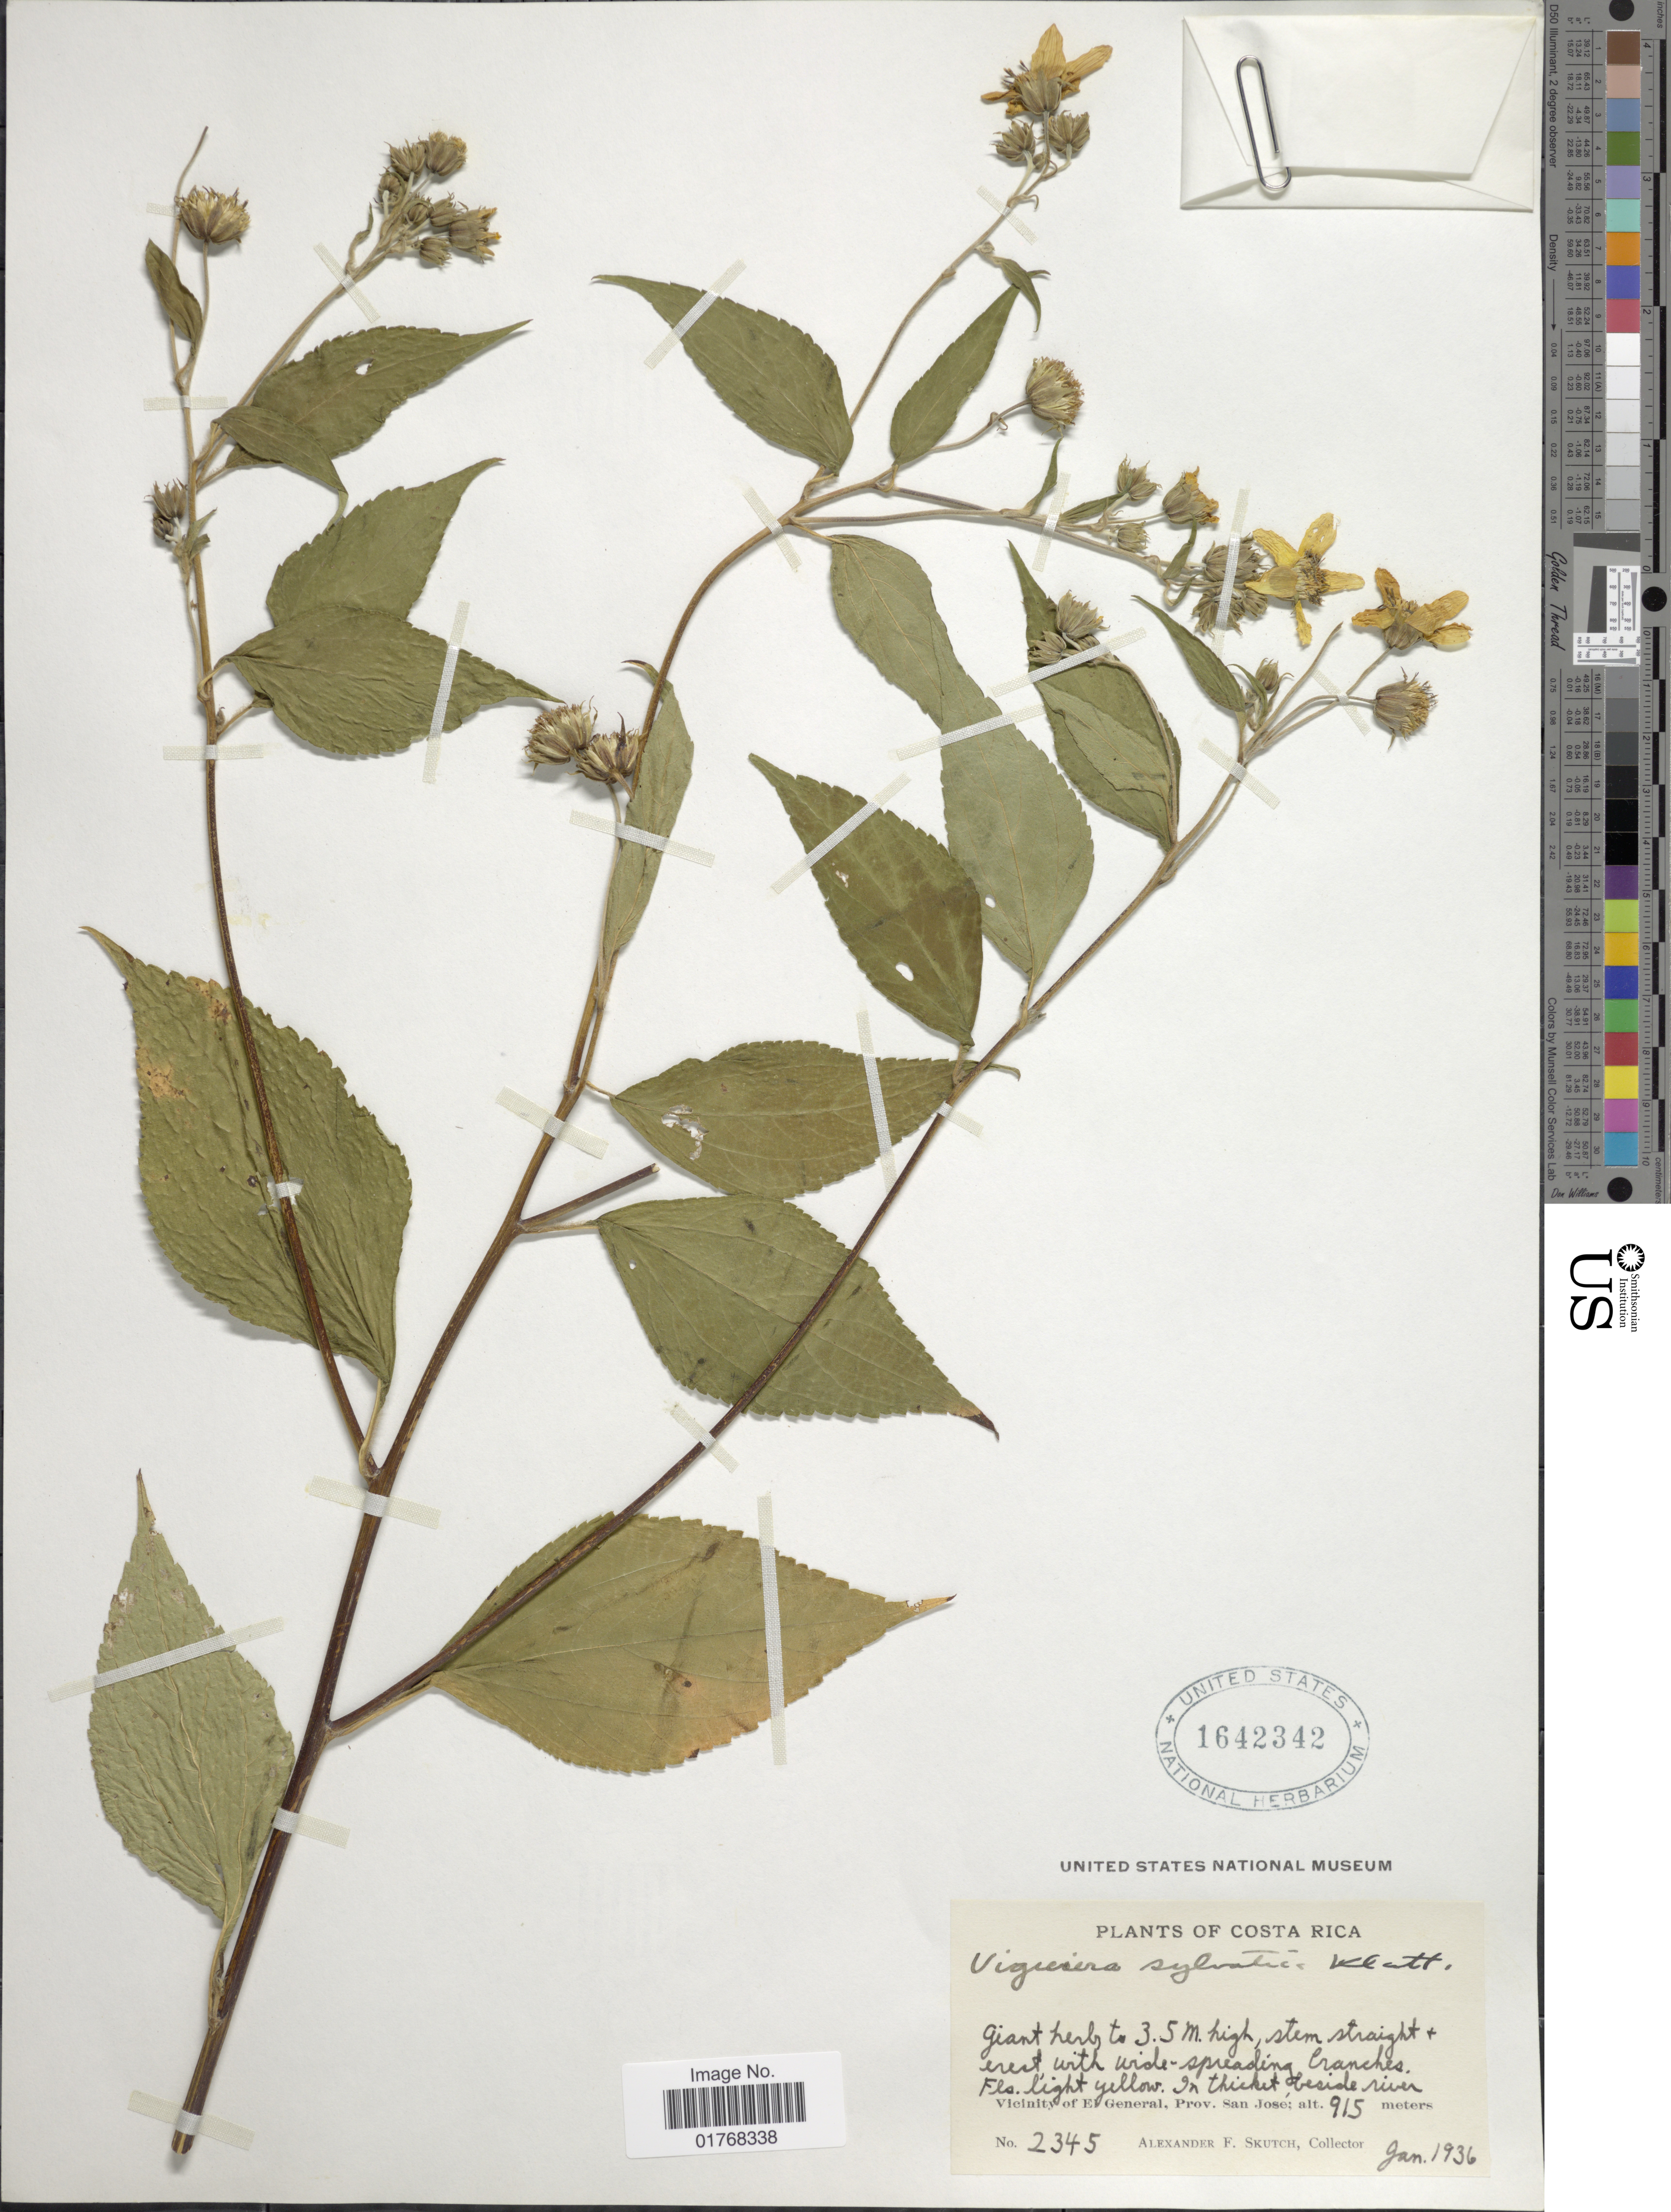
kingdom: Plantae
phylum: Tracheophyta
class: Magnoliopsida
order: Asterales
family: Asteraceae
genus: Viguiera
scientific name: Viguiera sylvatica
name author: Klatt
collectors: A. F. Skutch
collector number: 2345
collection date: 1936-01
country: Costa Rica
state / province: San José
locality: In thicket, beside river, Vicinity of El General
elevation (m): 915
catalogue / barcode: US 1642342